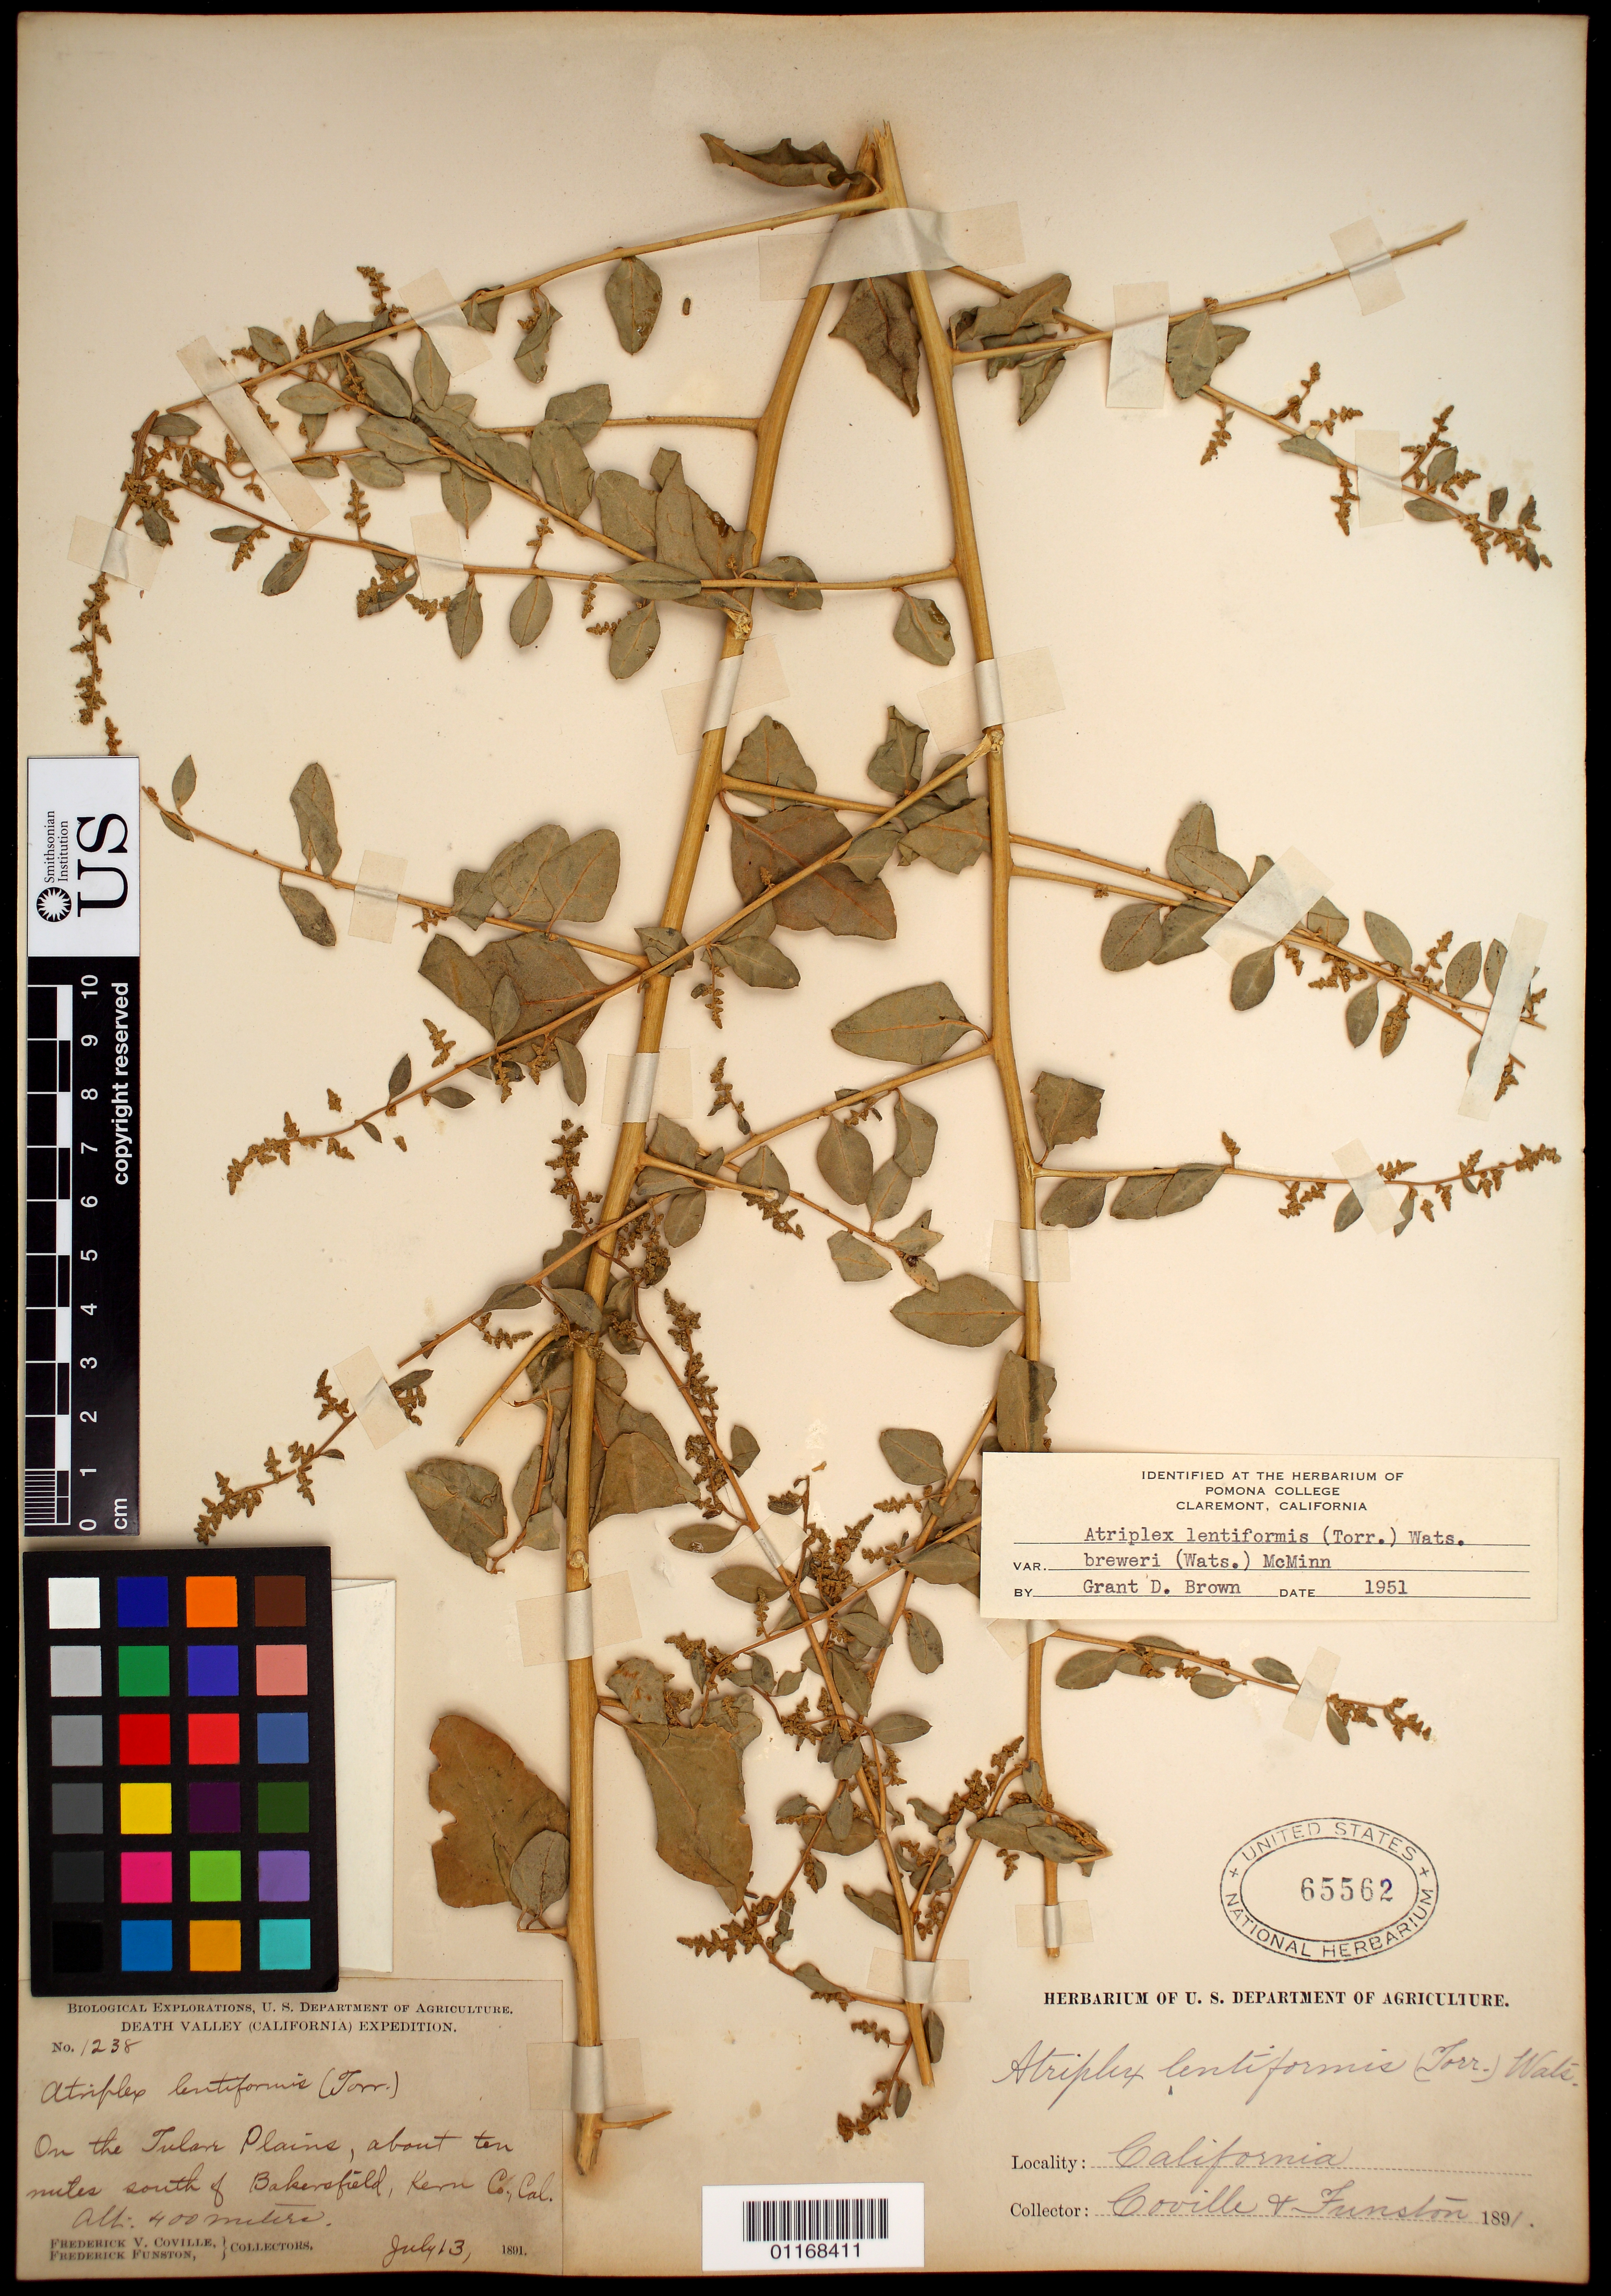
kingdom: Plantae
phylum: Tracheophyta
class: Magnoliopsida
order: Caryophyllales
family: Amaranthaceae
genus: Atriplex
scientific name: Atriplex lentiformis var. breweri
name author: (S. Watson) McMinn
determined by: Brown, G. D.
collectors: F. V. Coville & F. Funston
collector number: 1238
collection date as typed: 13 Jul 1891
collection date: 1891-07-13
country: United States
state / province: California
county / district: Kern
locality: About 10 miles south of Bakersfield, Tulare plains.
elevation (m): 122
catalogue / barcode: US 65562